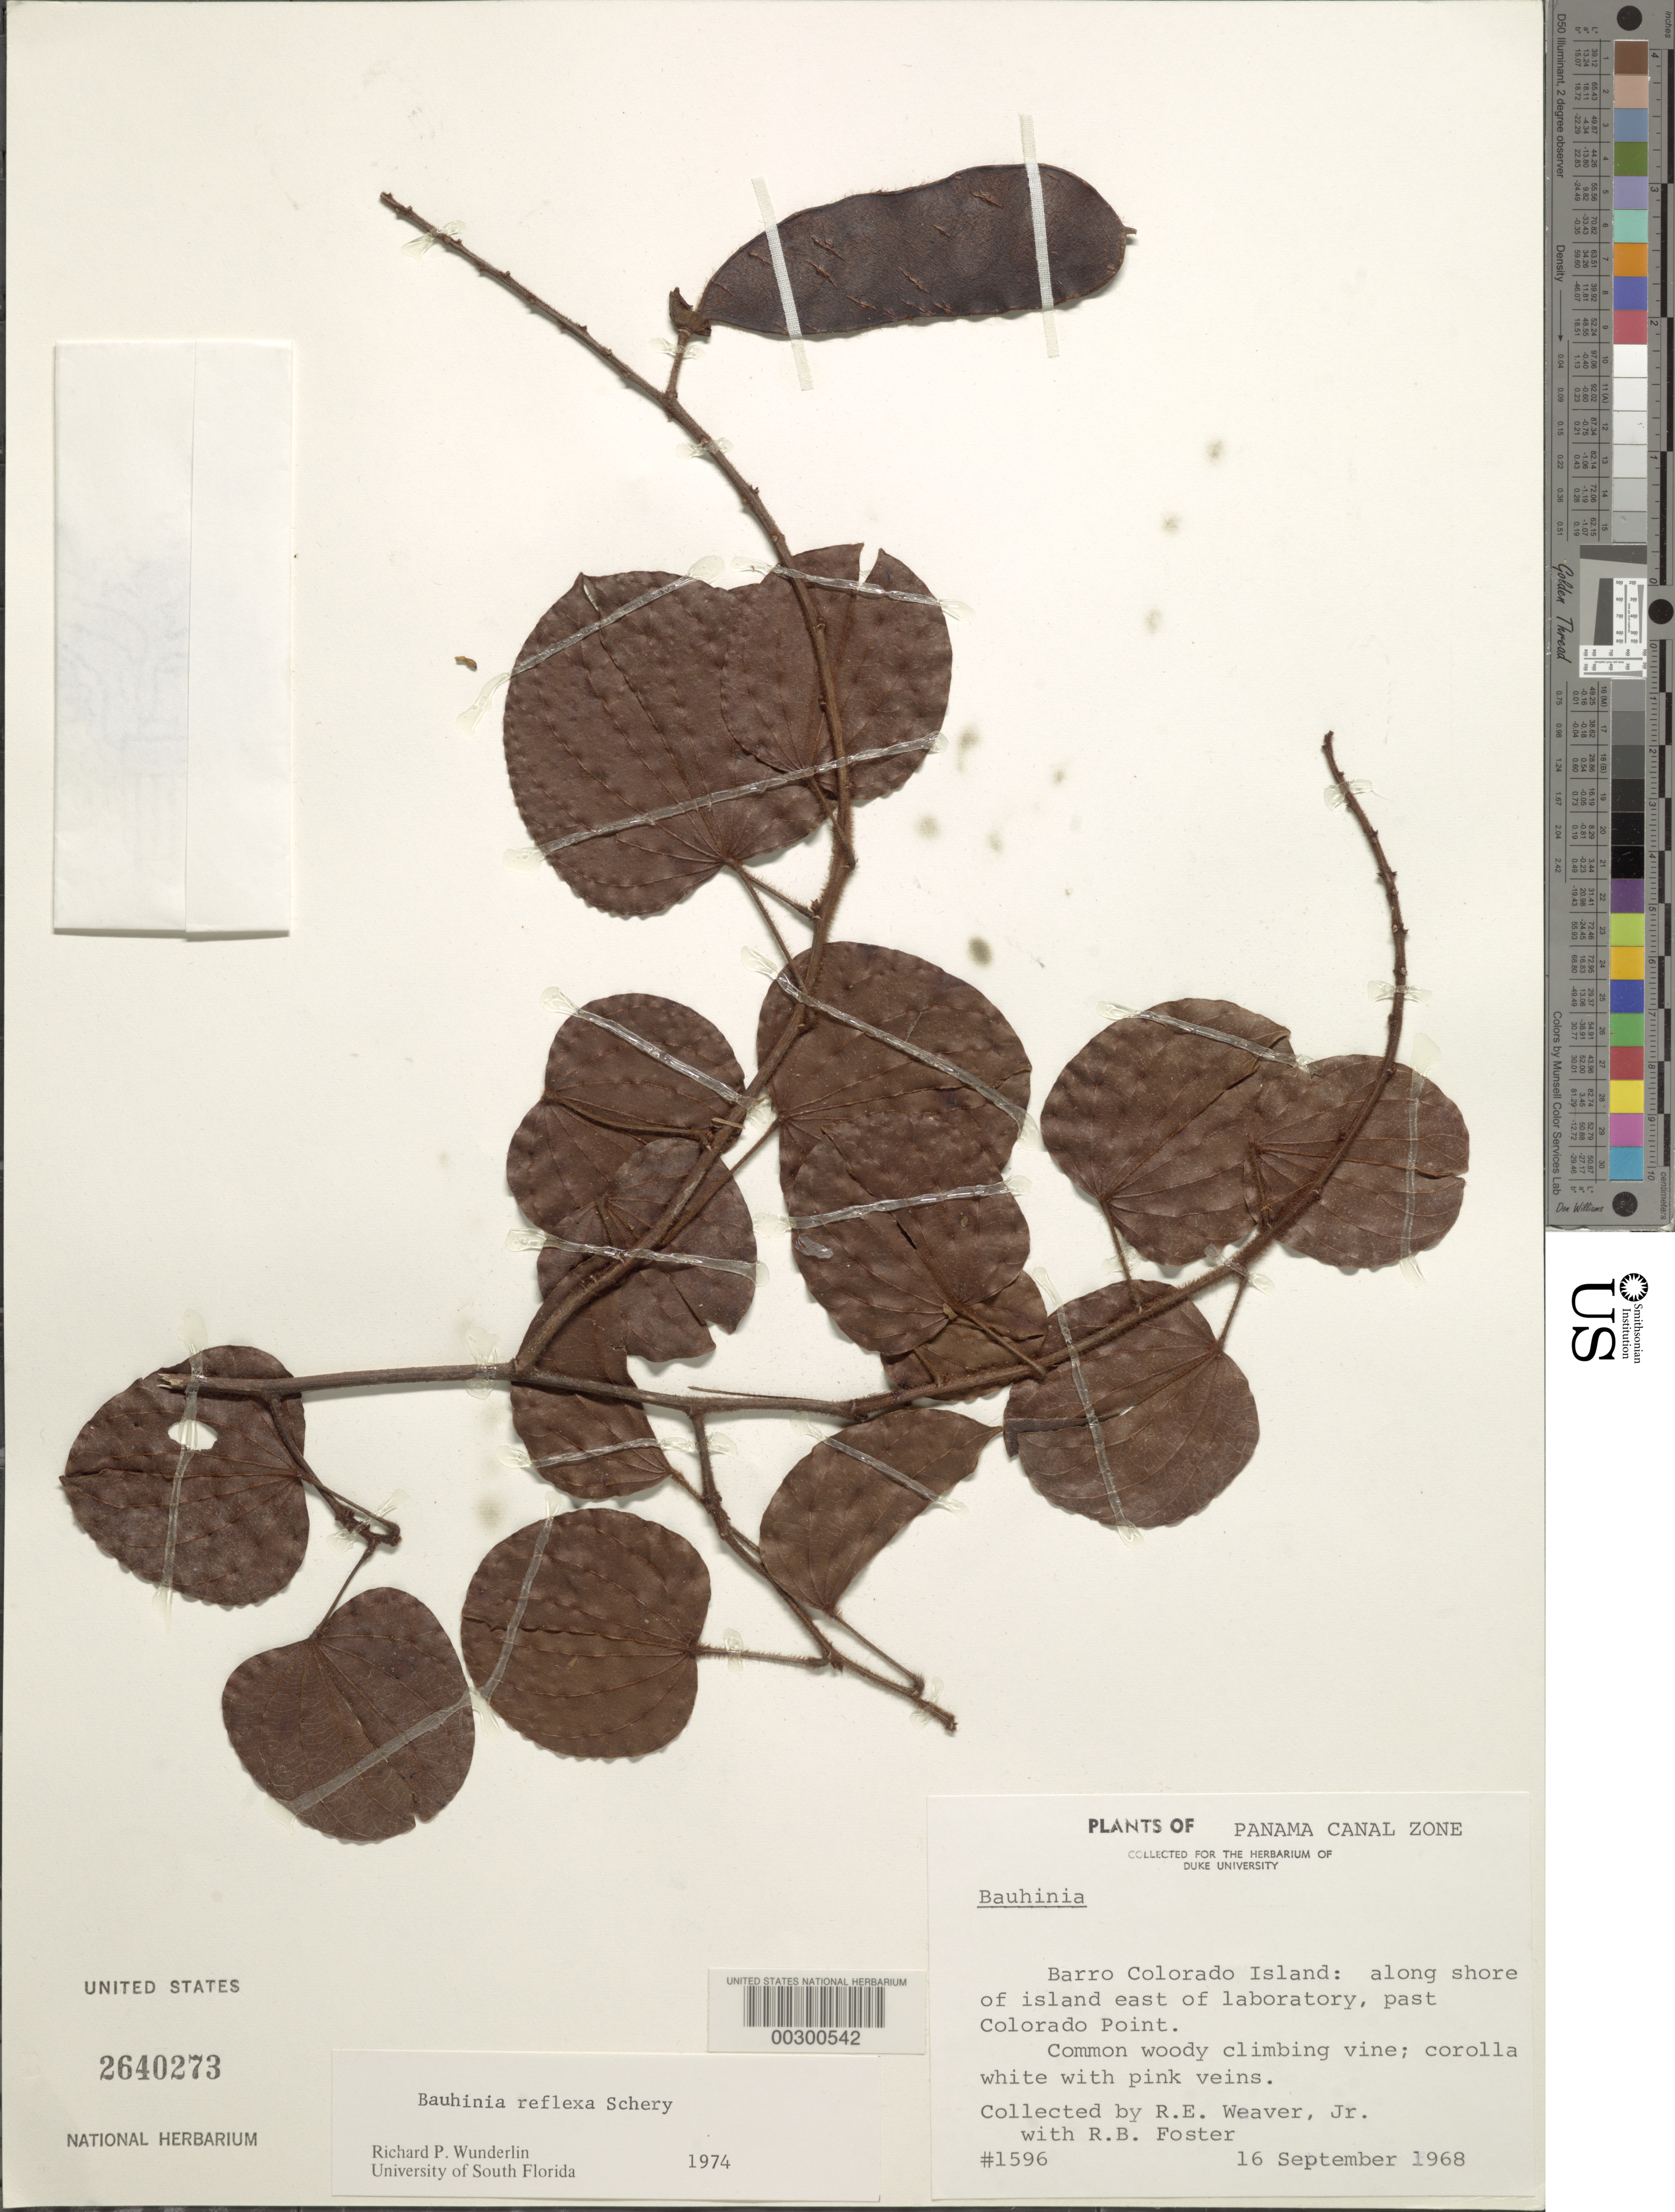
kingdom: Plantae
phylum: Tracheophyta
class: Magnoliopsida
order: Fabales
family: Fabaceae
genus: Bauhinia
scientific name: Bauhinia reflexa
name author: Schery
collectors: R. E. Weaver & R. B. Foster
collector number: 1596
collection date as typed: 16 Sep 1968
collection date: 1968-09-16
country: Panama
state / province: Panamá Oeste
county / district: Canal Zone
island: Barro Colorado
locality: Along shore of Island E of Laboratory, past Colorado Point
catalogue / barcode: US 2640273